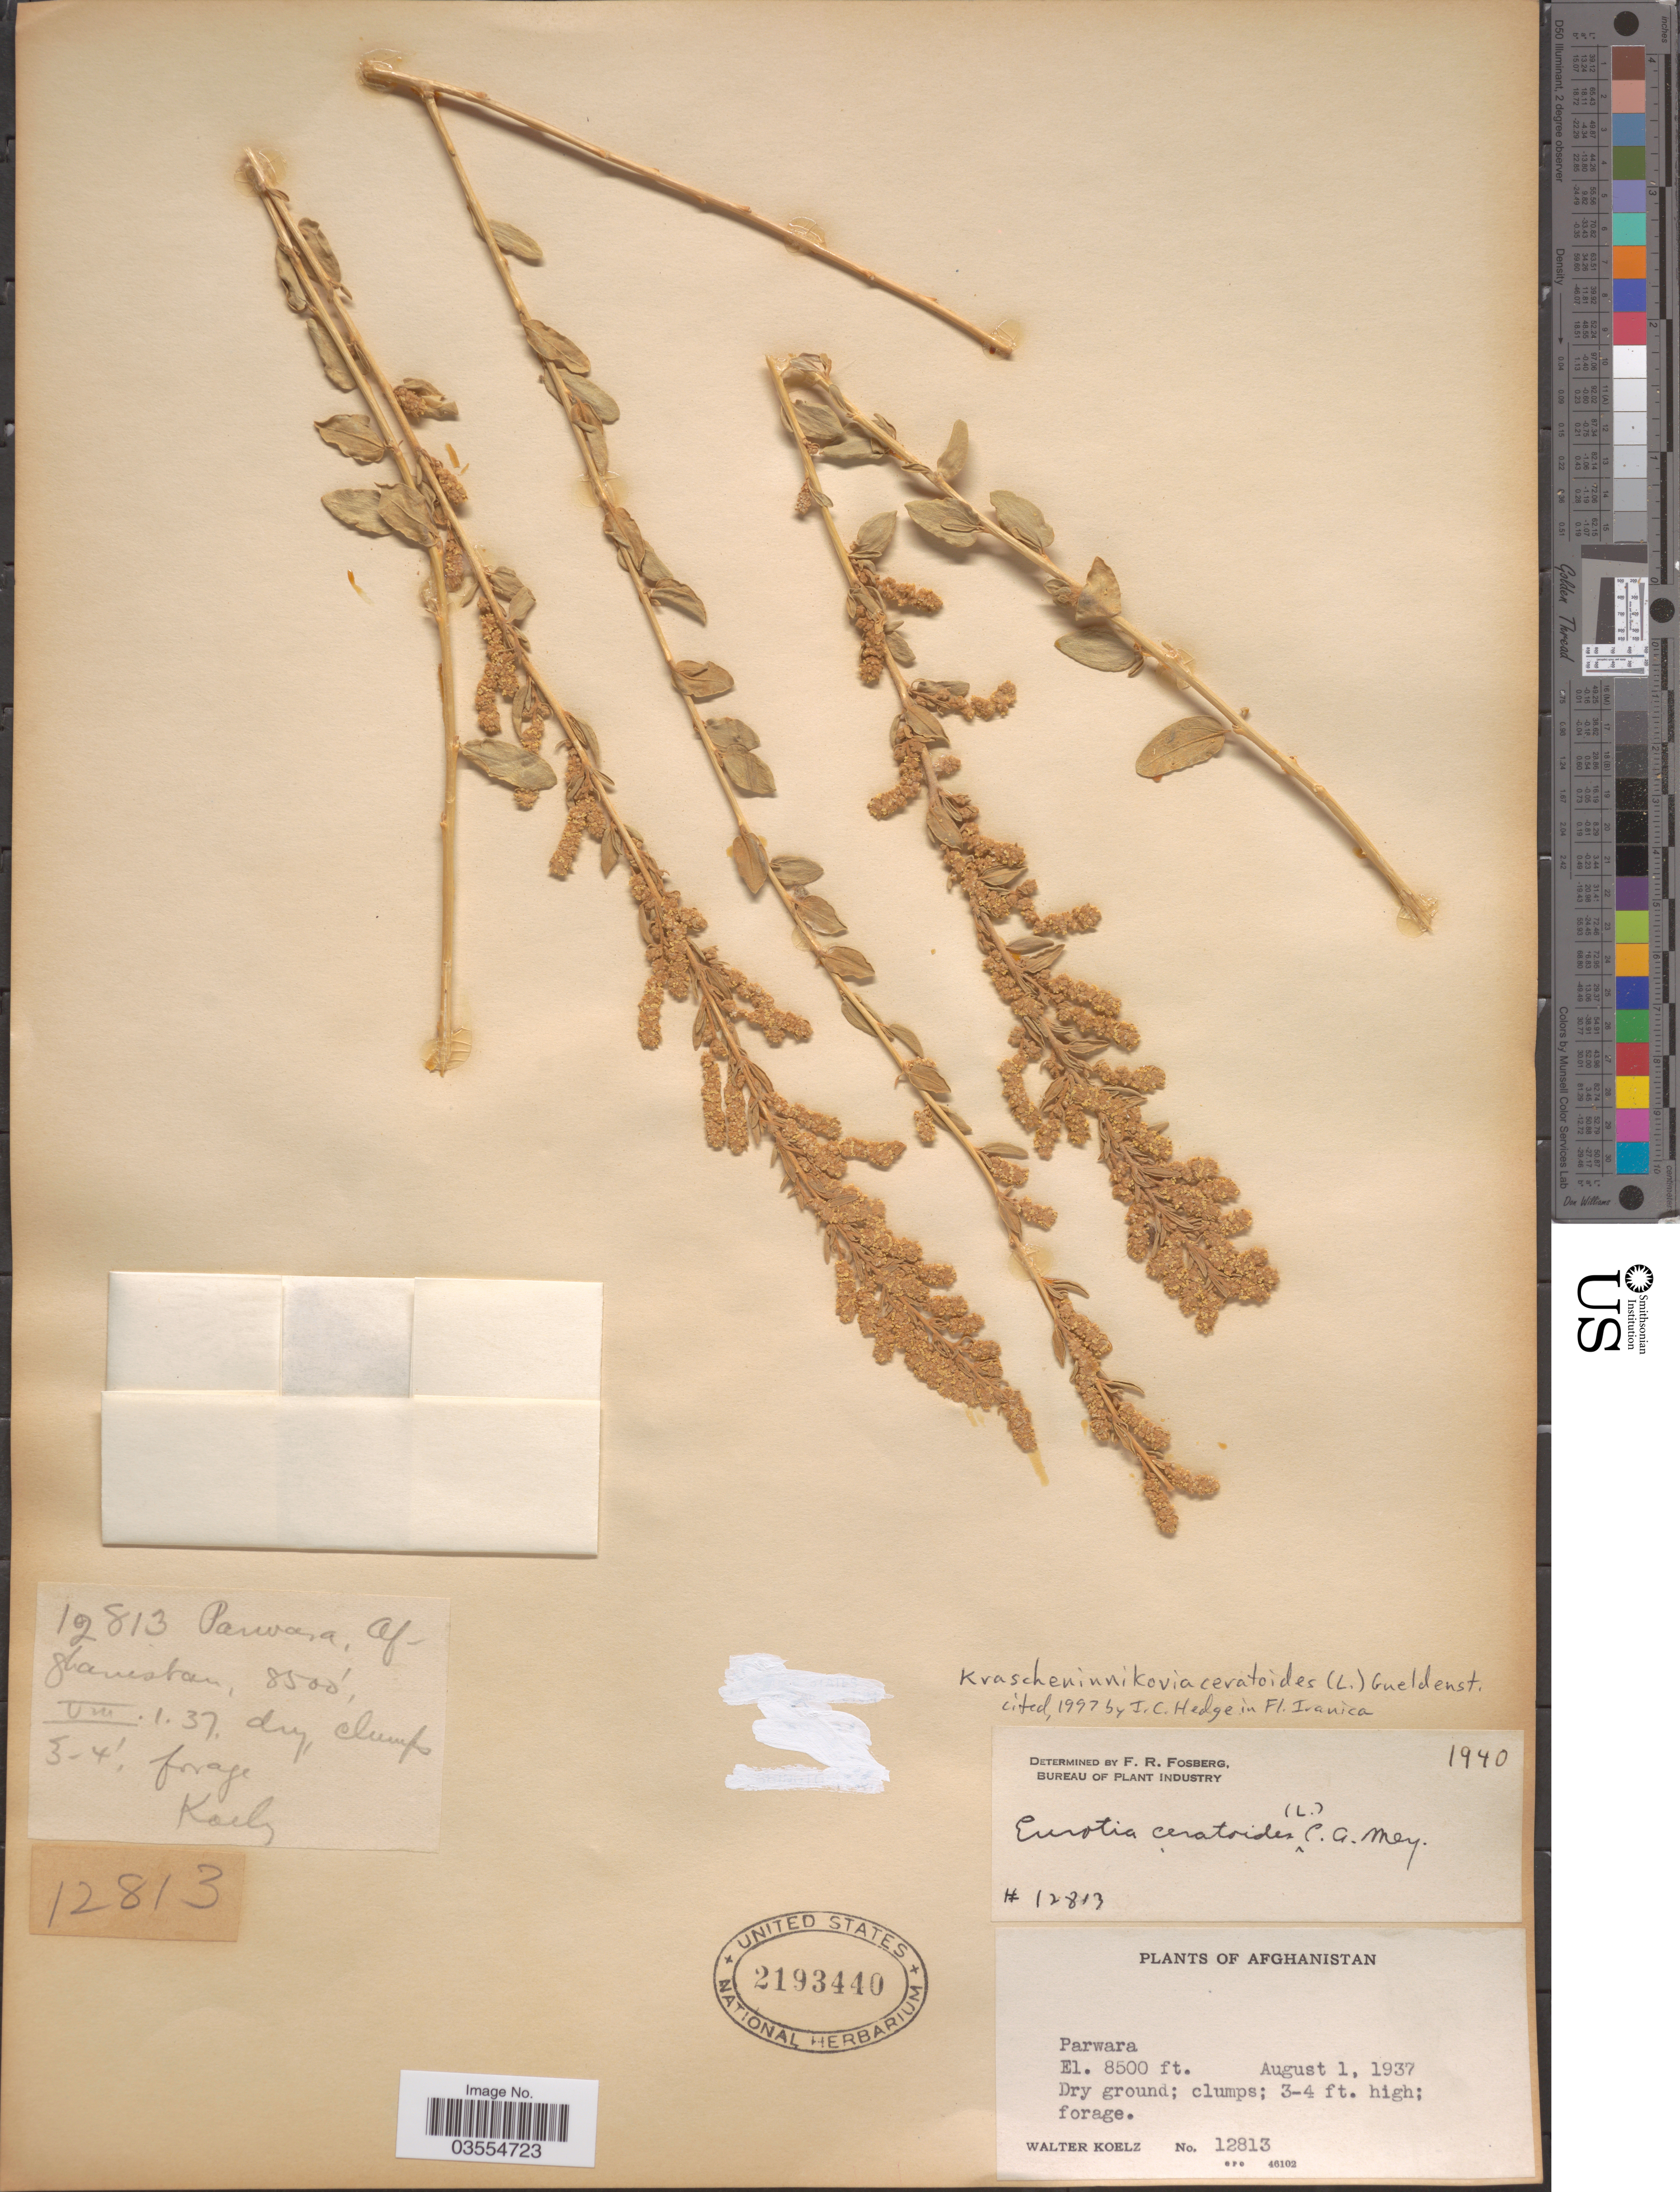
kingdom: Plantae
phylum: Tracheophyta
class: Magnoliopsida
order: Caryophyllales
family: Amaranthaceae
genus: Krascheninnikovia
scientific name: Krascheninnikovia ceratoides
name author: (L.) Gueldenst.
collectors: W. N. Koelz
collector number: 12813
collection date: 1937-08-01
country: Afghanistan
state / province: Parwan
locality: Parwara.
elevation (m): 2591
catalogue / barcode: US 2193440